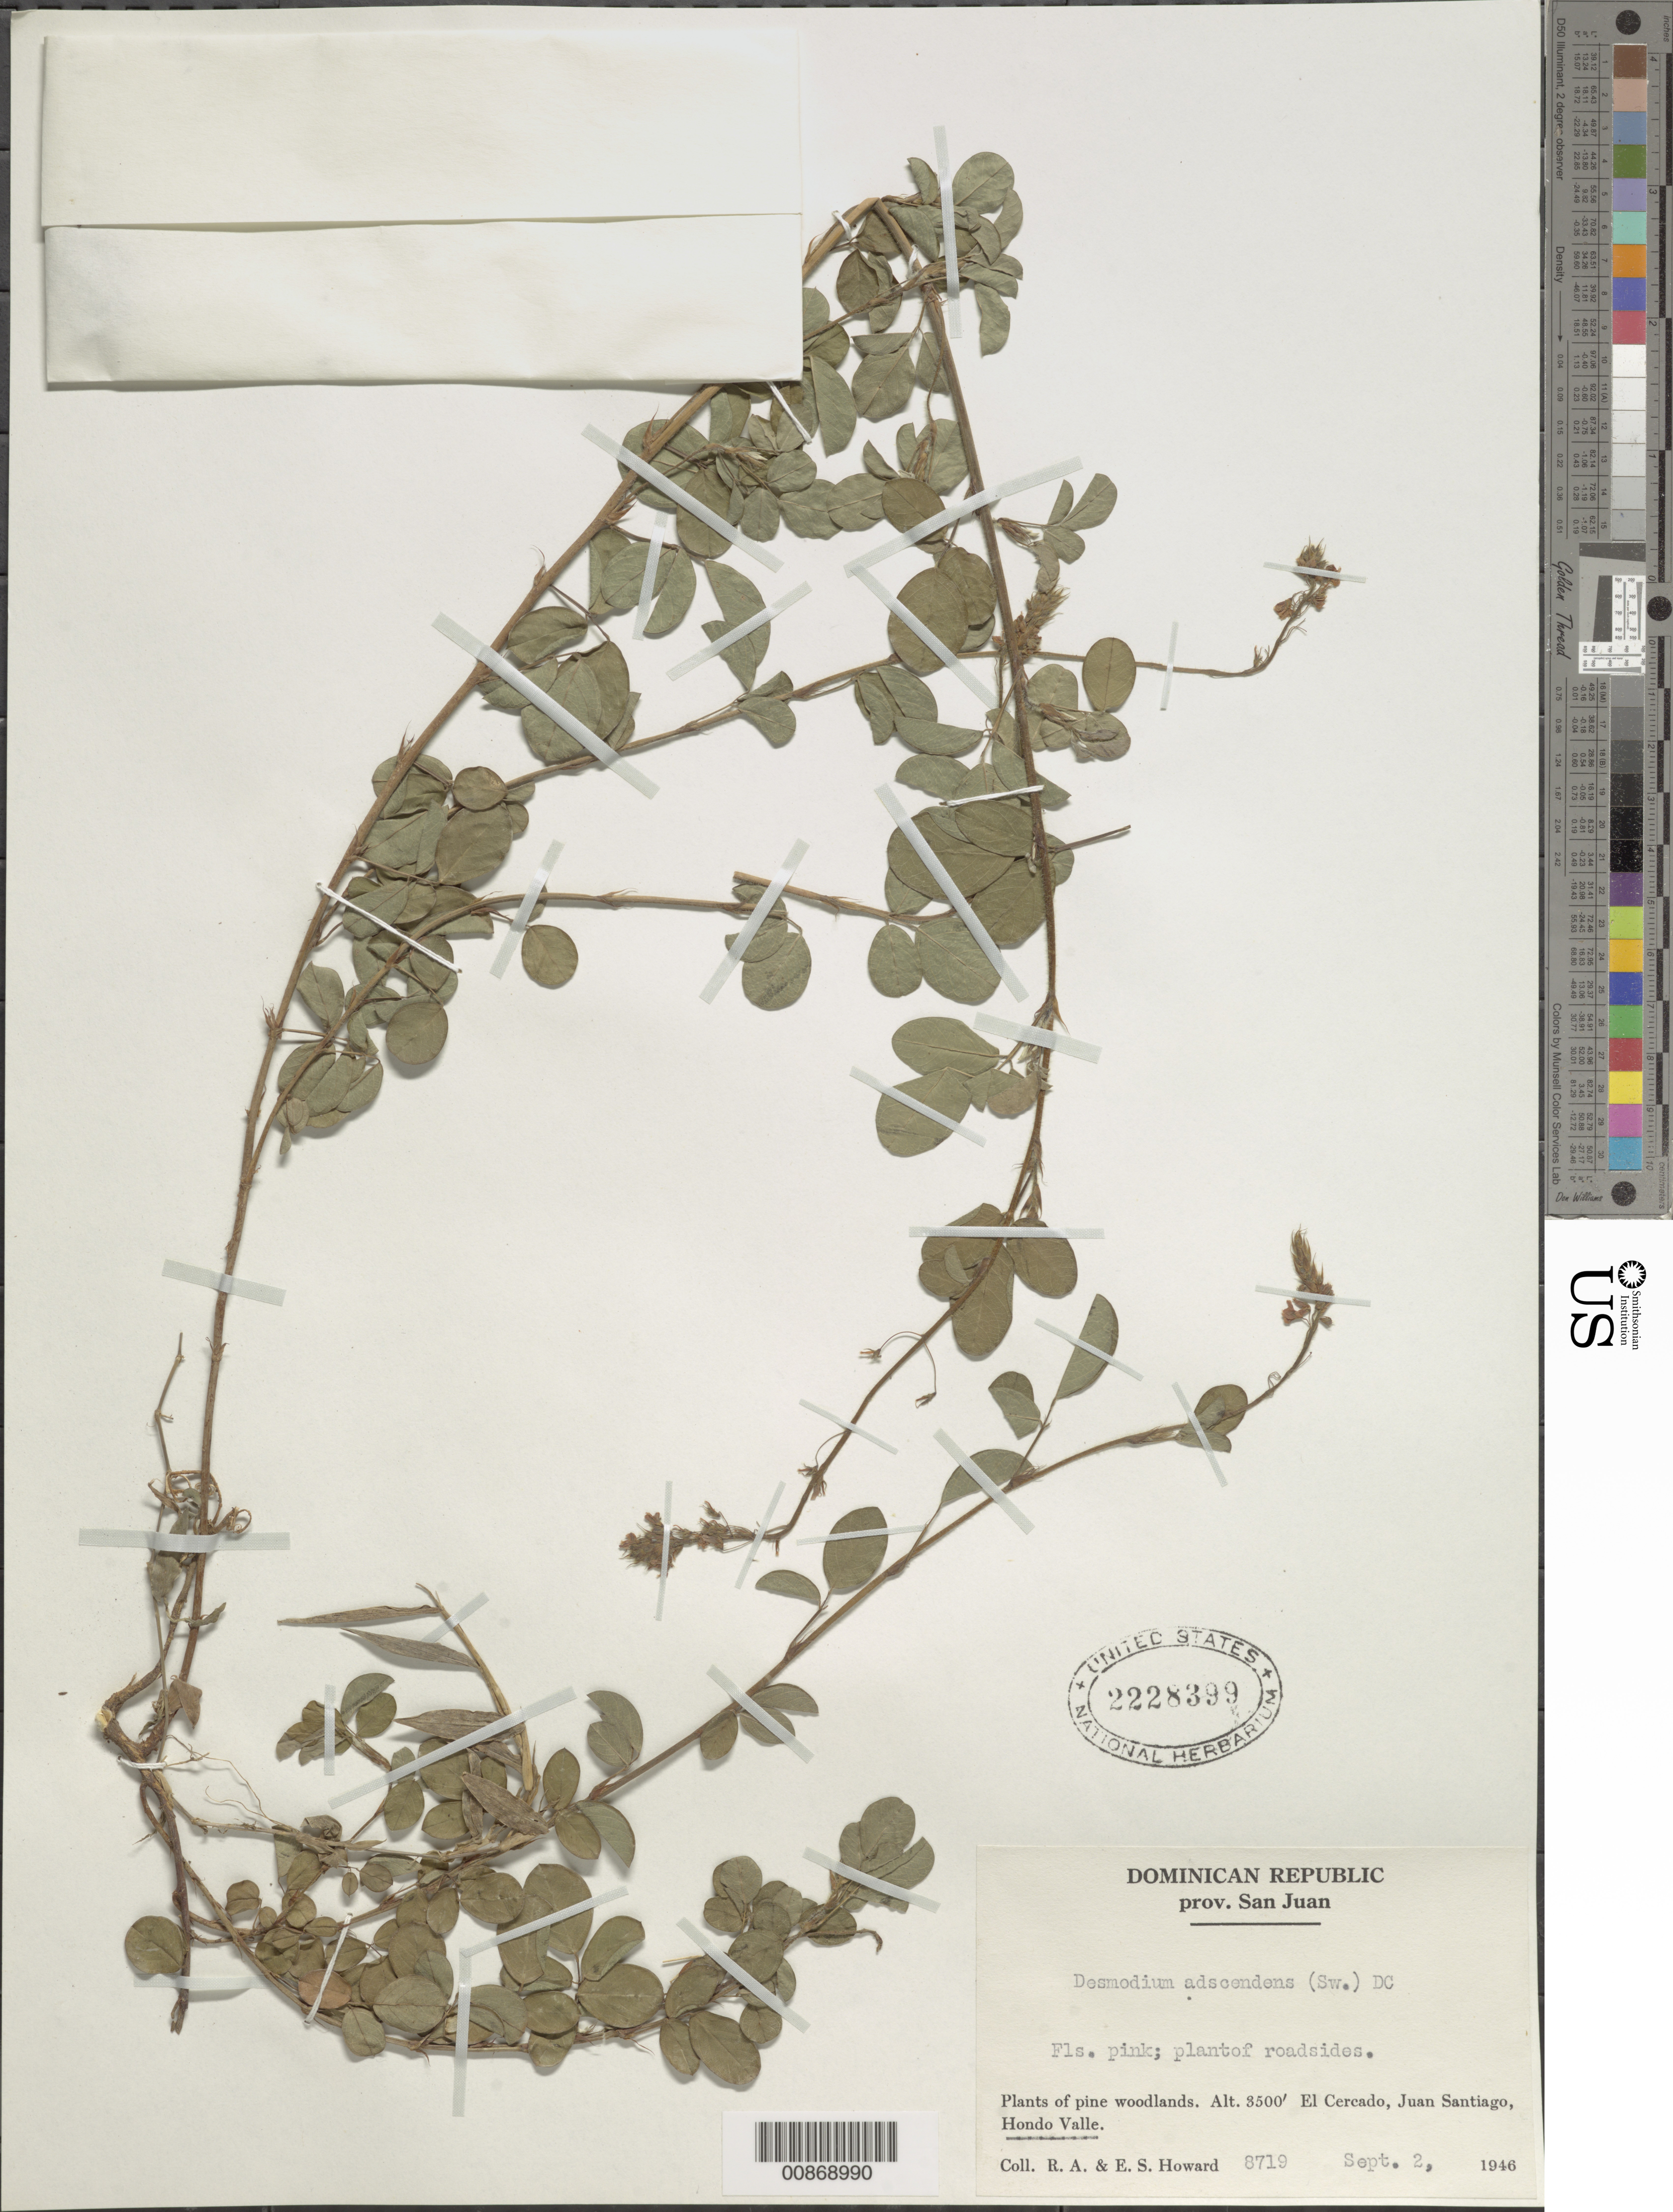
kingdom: Plantae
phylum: Tracheophyta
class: Magnoliopsida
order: Fabales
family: Fabaceae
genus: Grona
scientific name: Grona adscendens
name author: (Sw.) H. Ohashi & K. Ohashi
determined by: Strong, Mark T., (BOT), Smithsonian Institution - National Museum of Natural History (UNITED STATES)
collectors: R. A. Howard & E. S. Howard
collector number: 8719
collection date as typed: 02 Sep 1946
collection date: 1946-09-02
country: Dominican Republic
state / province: San Juan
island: Hispaniola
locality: Hondo Valle.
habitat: Plant of roadsides. Plants of pine woodlands.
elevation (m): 1067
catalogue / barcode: US 2228399